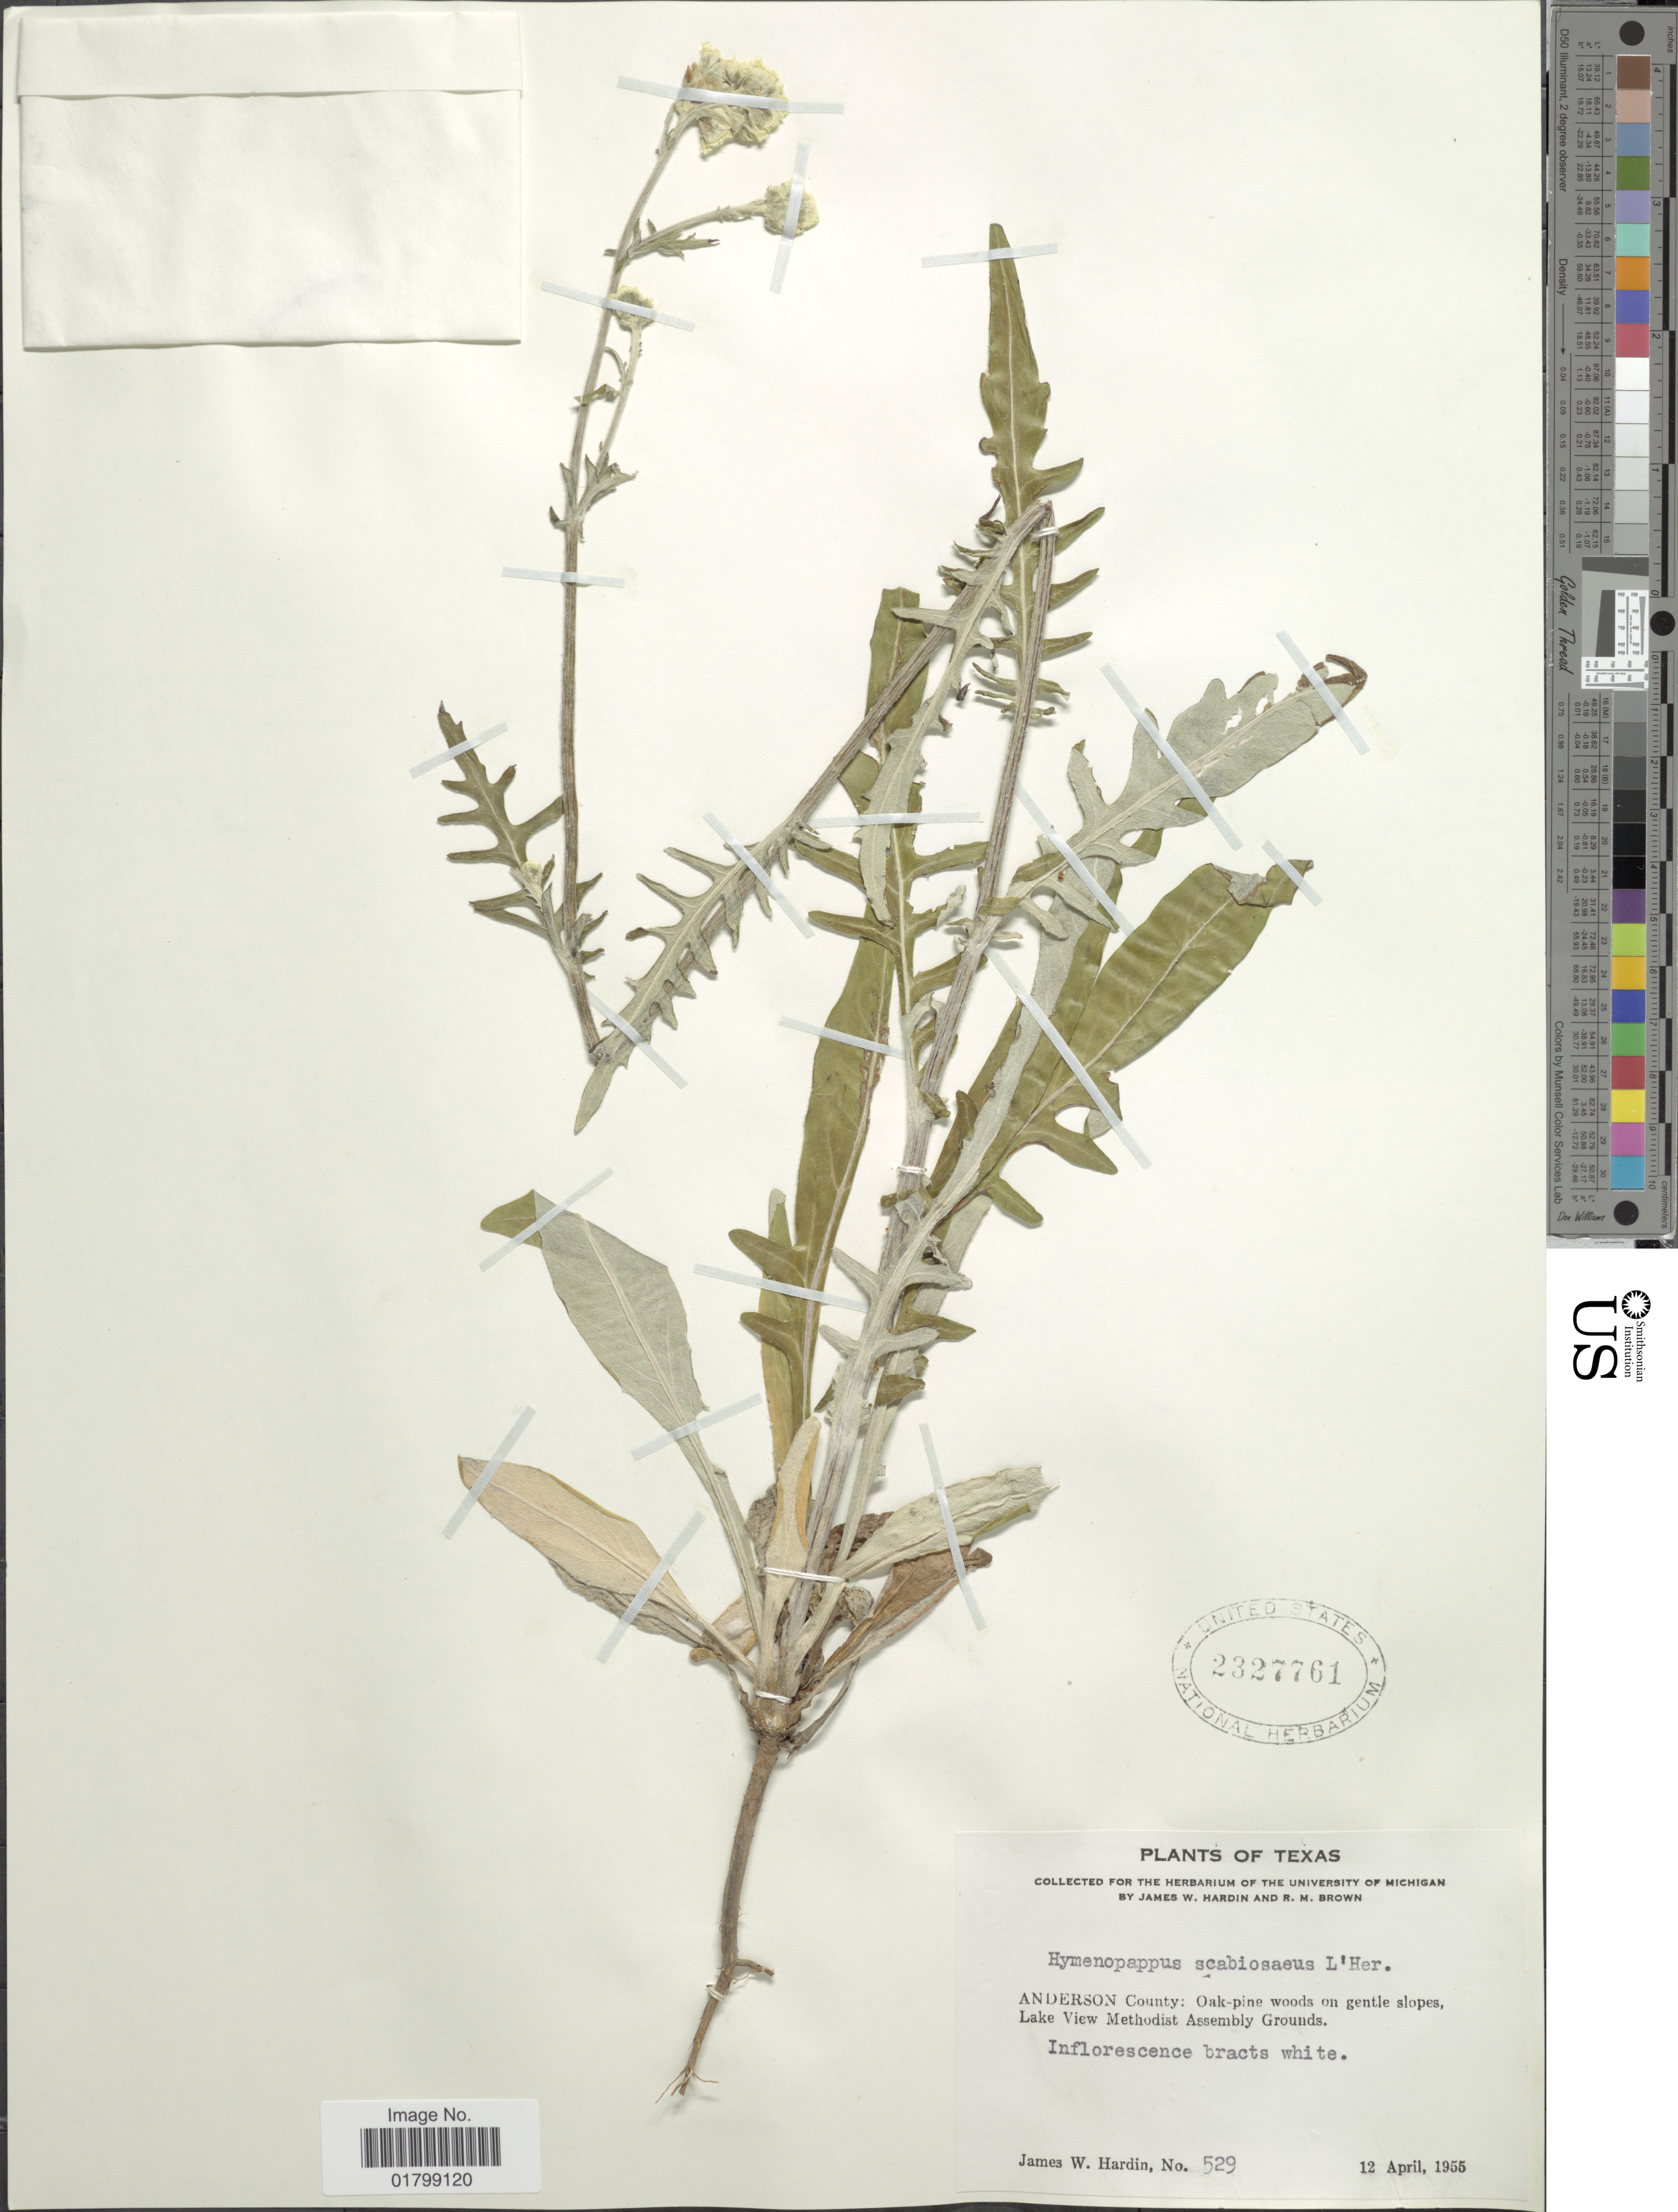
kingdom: Plantae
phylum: Tracheophyta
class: Magnoliopsida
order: Asterales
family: Asteraceae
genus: Hymenopappus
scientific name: Hymenopappus scabiosaeus var. corymbosus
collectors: J. W. Hardin & R. M. Brown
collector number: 529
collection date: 1955-04-12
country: United States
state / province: Texas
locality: Anderson County: Oak pine woods on gentle slopes, Lake View Methodist Assembly Grounds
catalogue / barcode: US 2327761